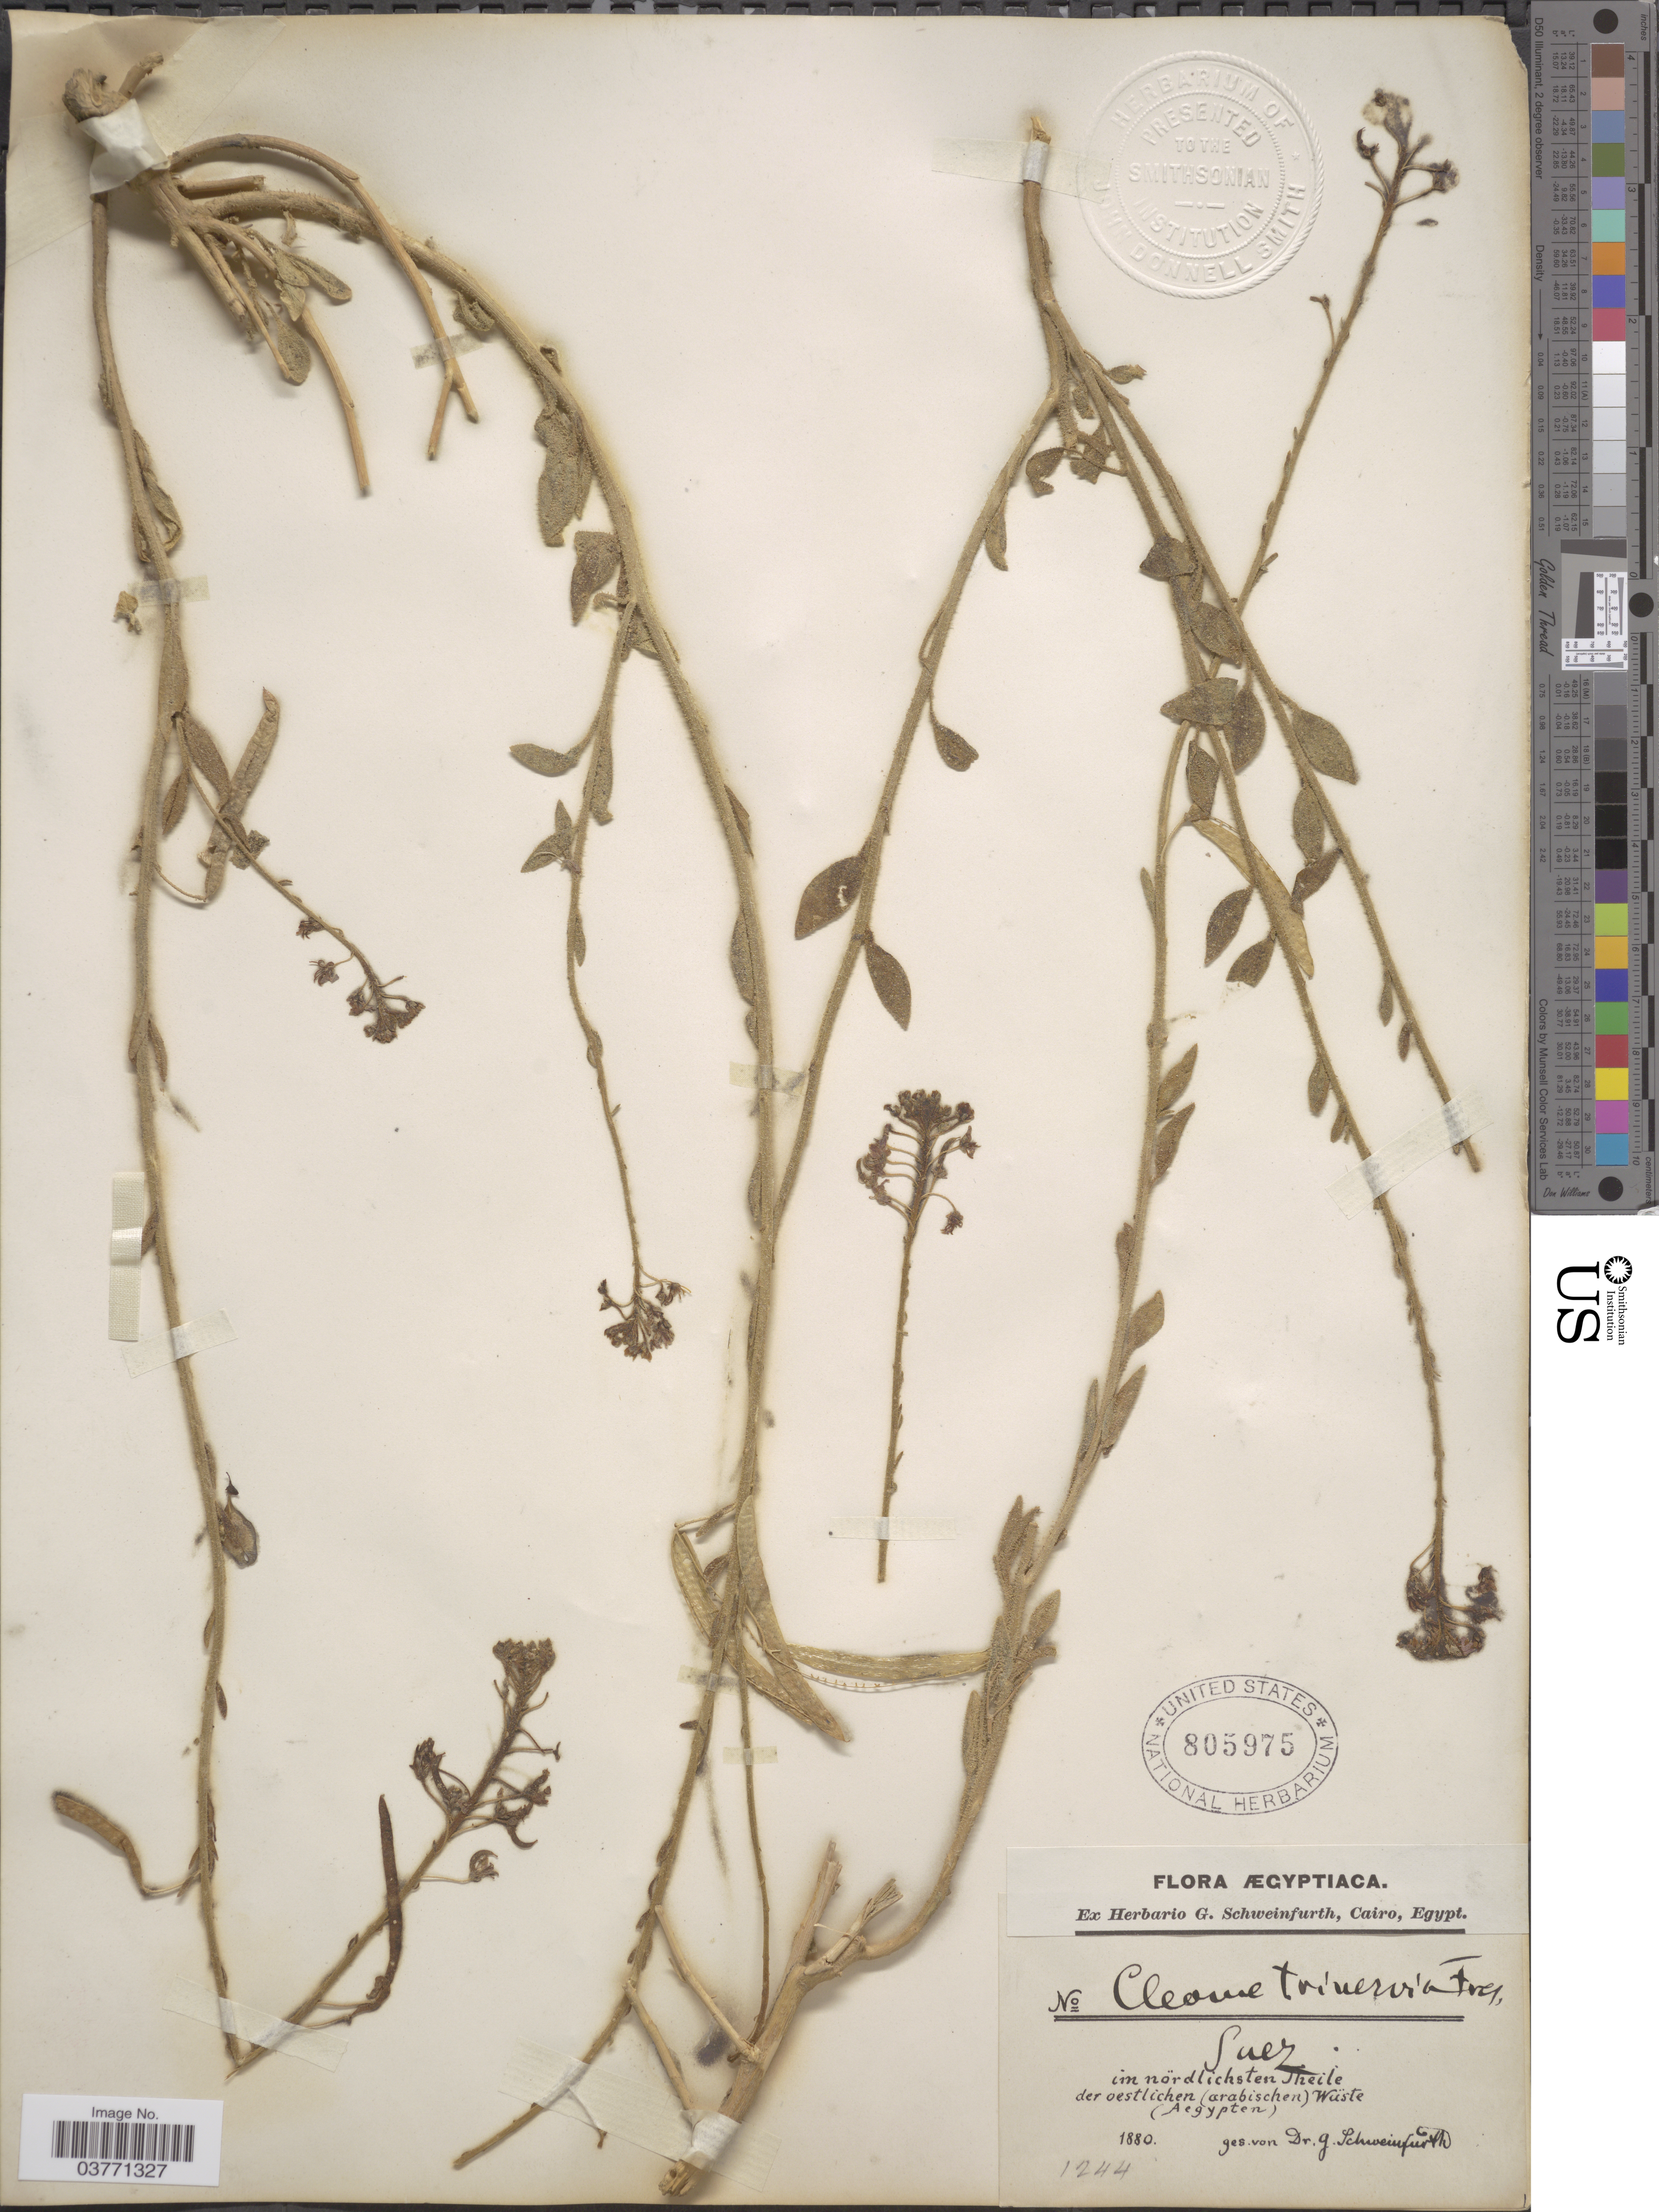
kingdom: Plantae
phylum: Tracheophyta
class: Magnoliopsida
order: Brassicales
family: Cleomaceae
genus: Cleome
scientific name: Cleome sp.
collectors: G. A. Schweinfurth (herbarium)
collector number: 1244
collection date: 1880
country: Egypt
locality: Suez im nördlichsten Theile der oestlichen (arabischen) Wüste.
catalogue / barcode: US 805975